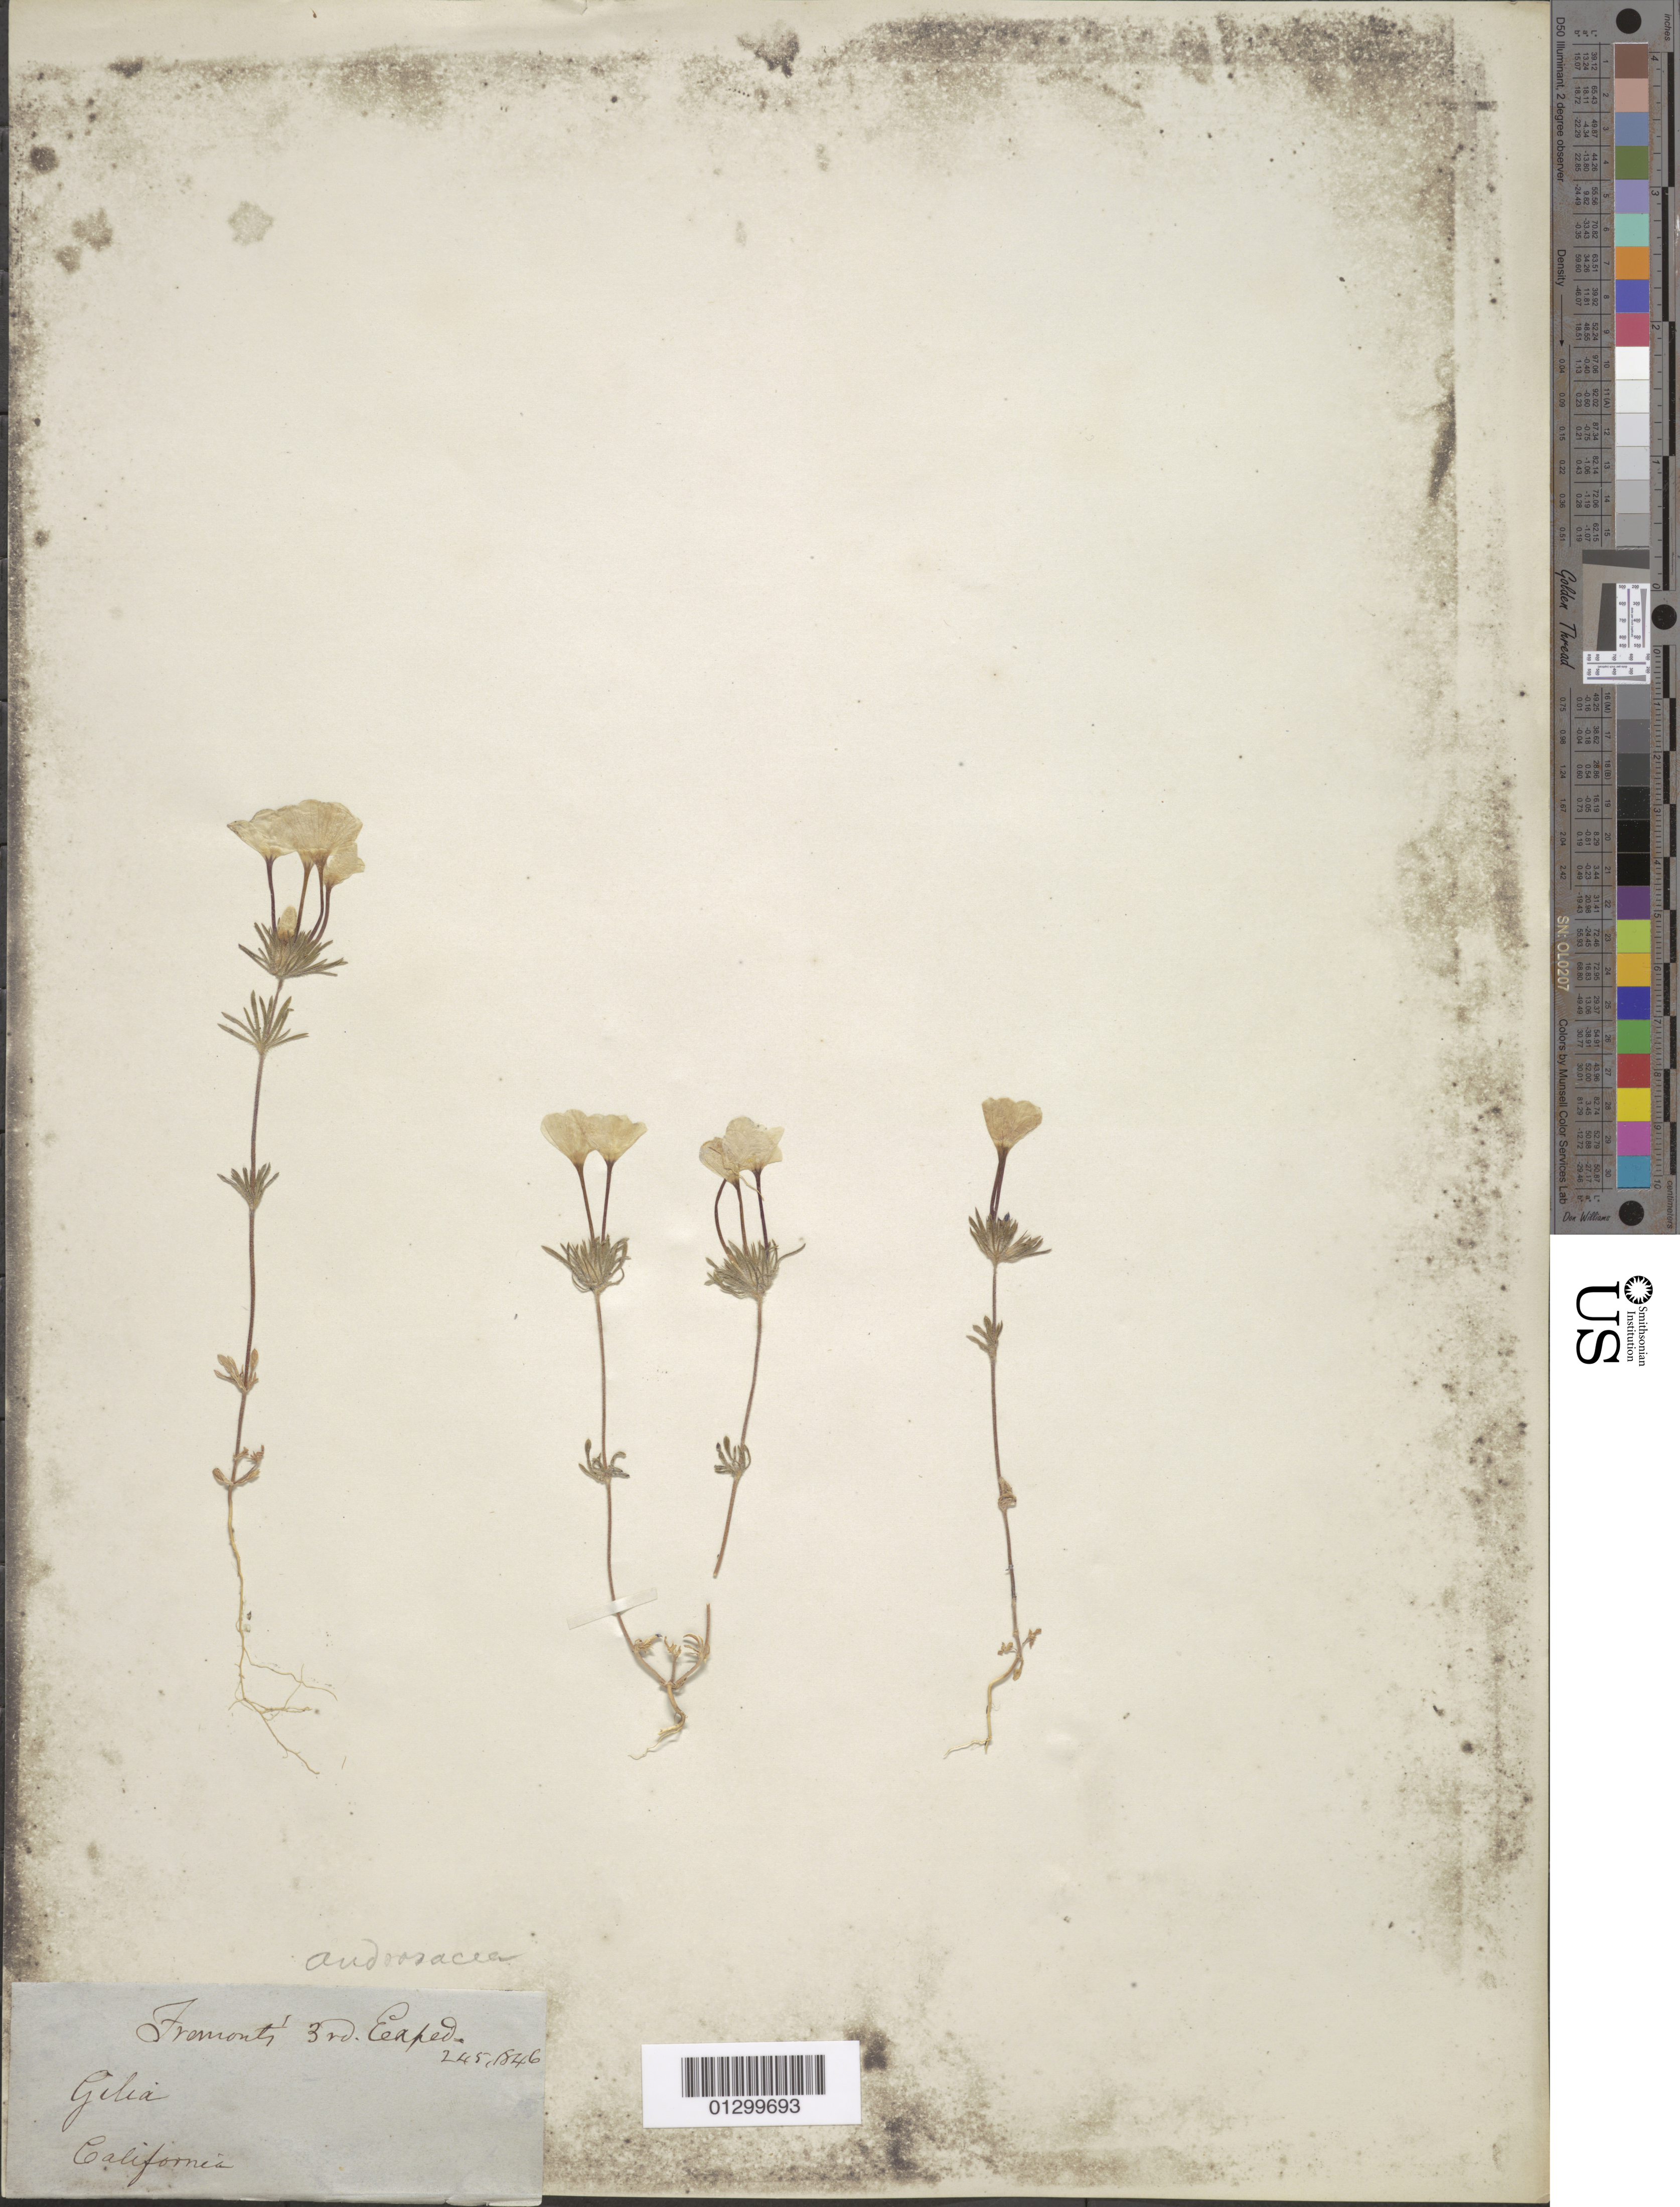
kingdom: Plantae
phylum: Tracheophyta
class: Magnoliopsida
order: Ericales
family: Polemoniaceae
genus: Leptosiphon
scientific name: Leptosiphon androsaceus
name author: Benth.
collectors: J. C. Frémont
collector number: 245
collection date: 1846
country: United States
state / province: California